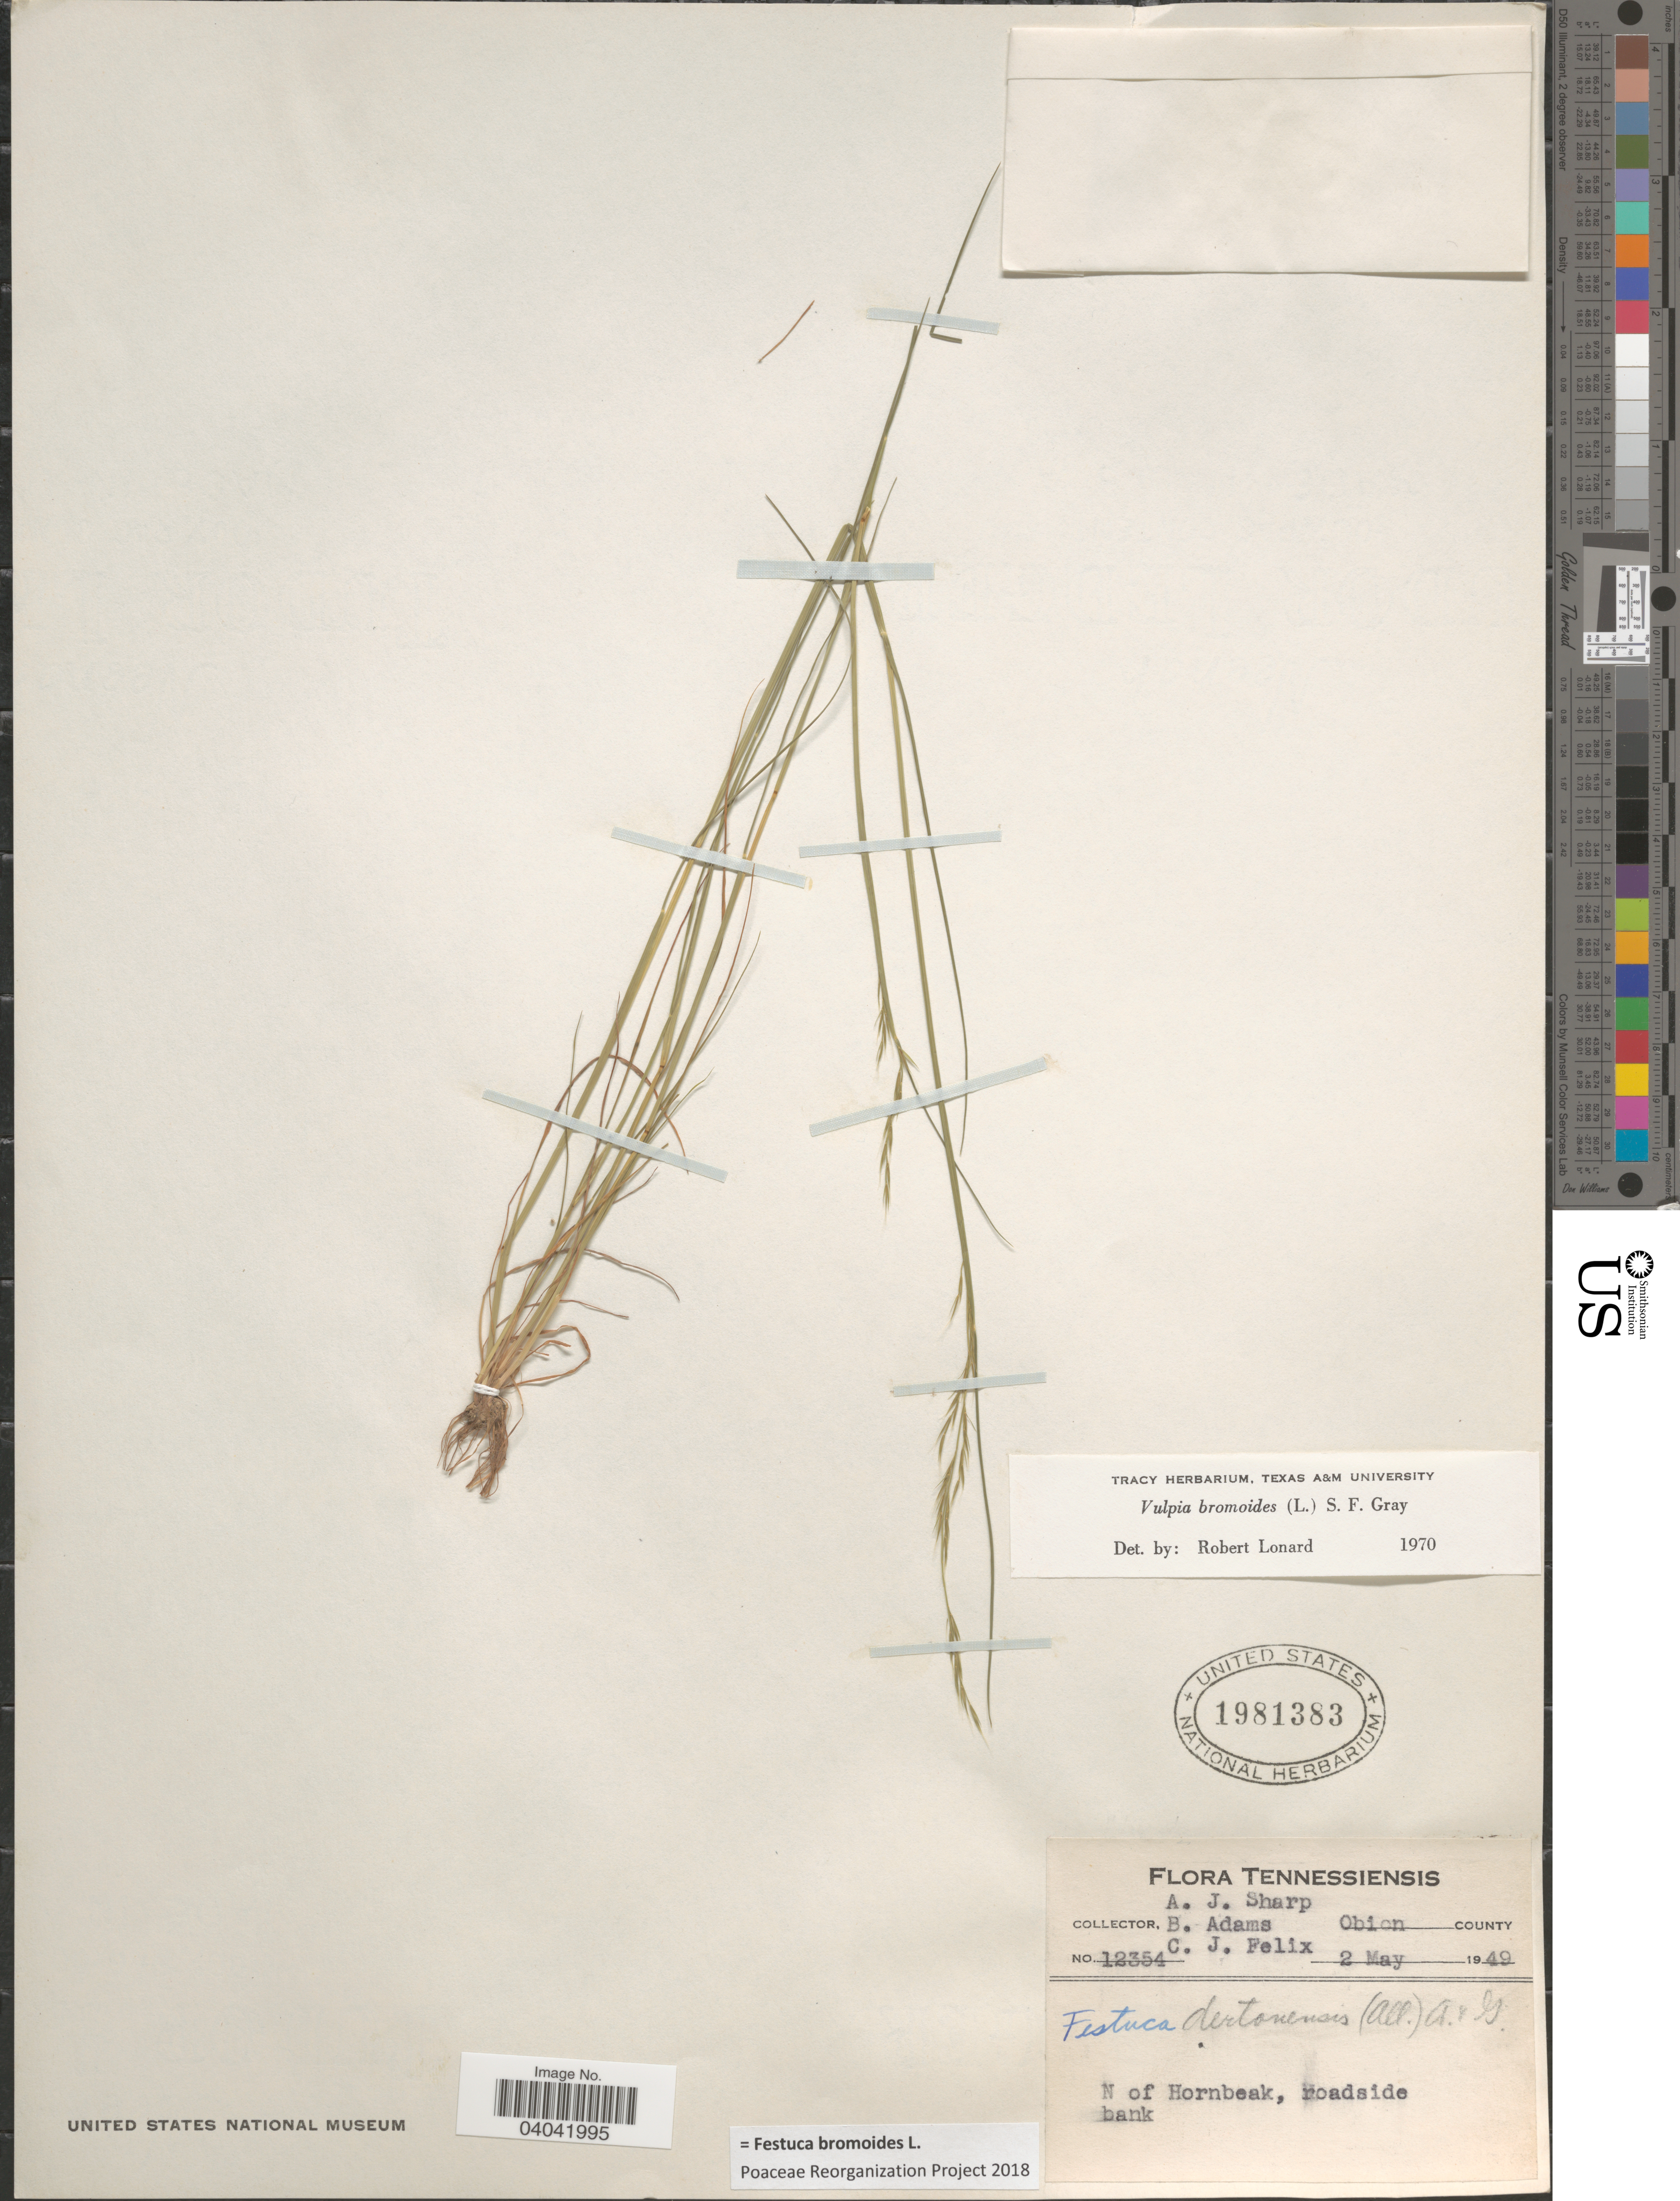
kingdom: Plantae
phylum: Tracheophyta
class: Liliopsida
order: Poales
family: Poaceae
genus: Festuca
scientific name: Festuca bromoides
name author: L.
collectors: A. J. Sharp, B. Adams & C. Felix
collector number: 12354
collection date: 1949-05-02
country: United States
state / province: Tennessee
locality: Obion County. N of Hornbeak, roadside bank.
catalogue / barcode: US 1981383